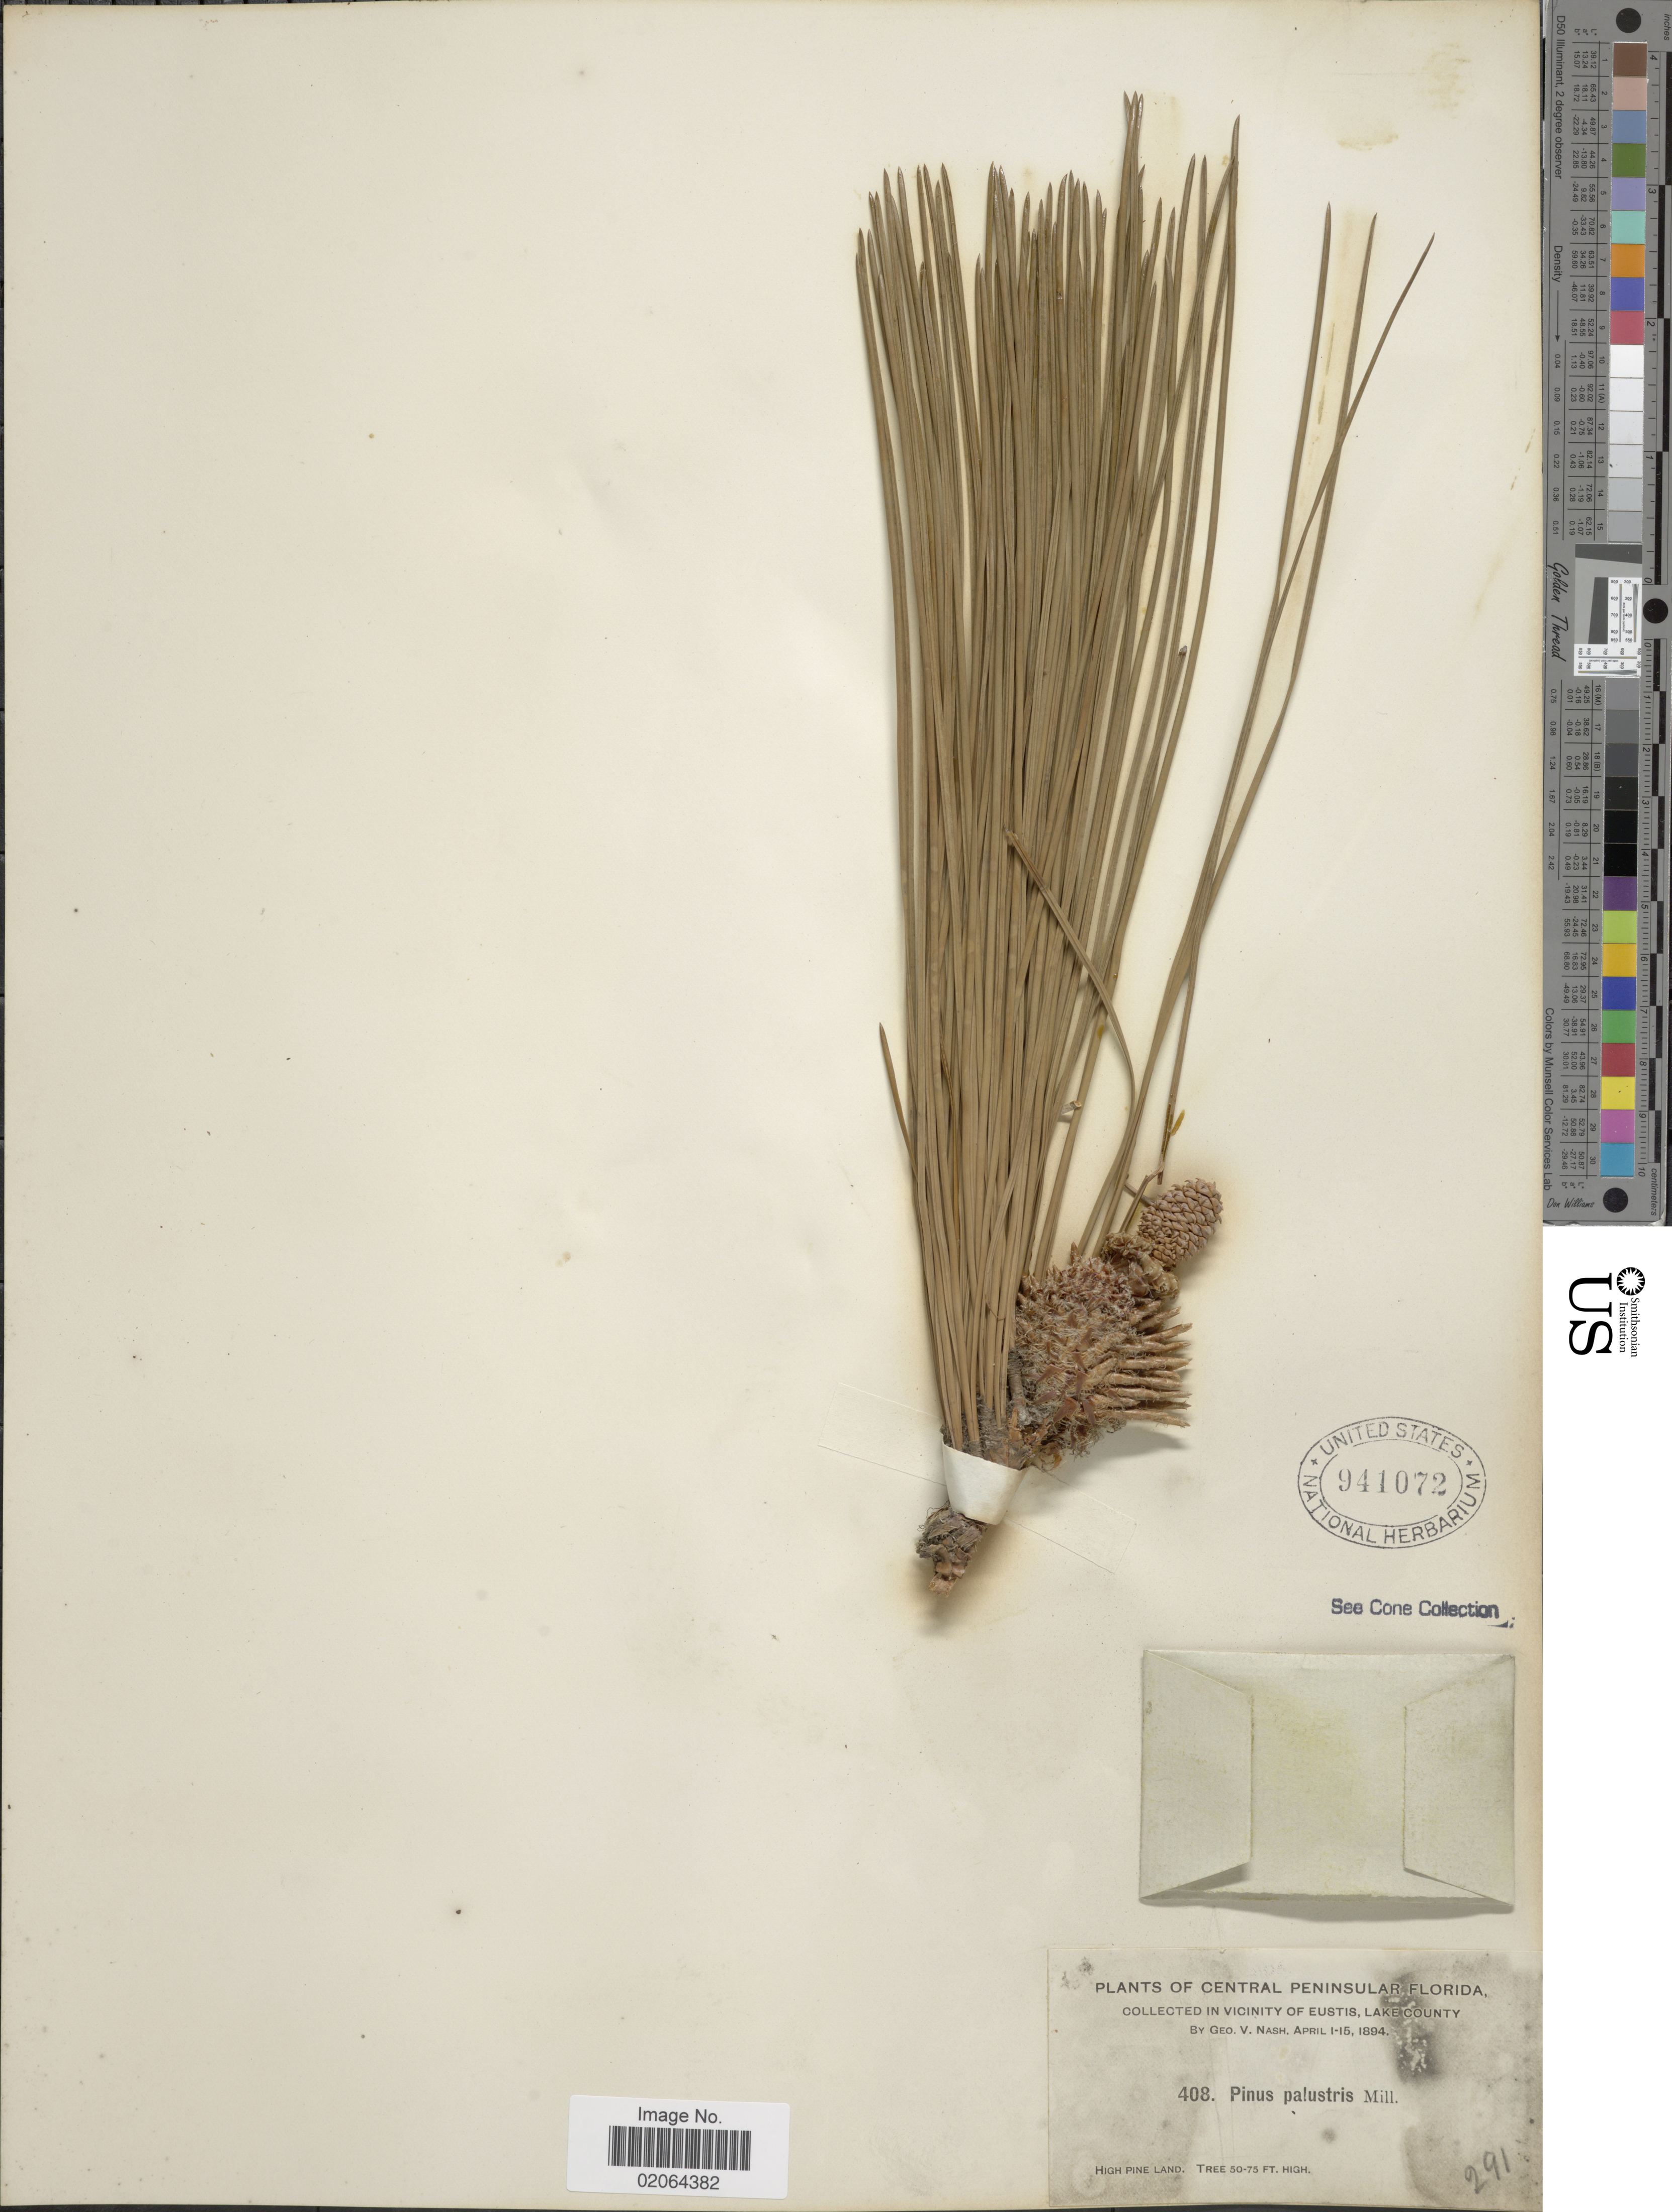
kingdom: Plantae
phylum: Tracheophyta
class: Pinopsida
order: Pinales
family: Pinaceae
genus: Pinus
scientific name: Pinus palustris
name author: Mill.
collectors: G. V. Nash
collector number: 408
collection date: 1894-04-01/1894-04-15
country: United States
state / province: Florida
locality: Central Peninsula Florida. Vicinity of Eustis, Lake County.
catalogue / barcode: US 941072